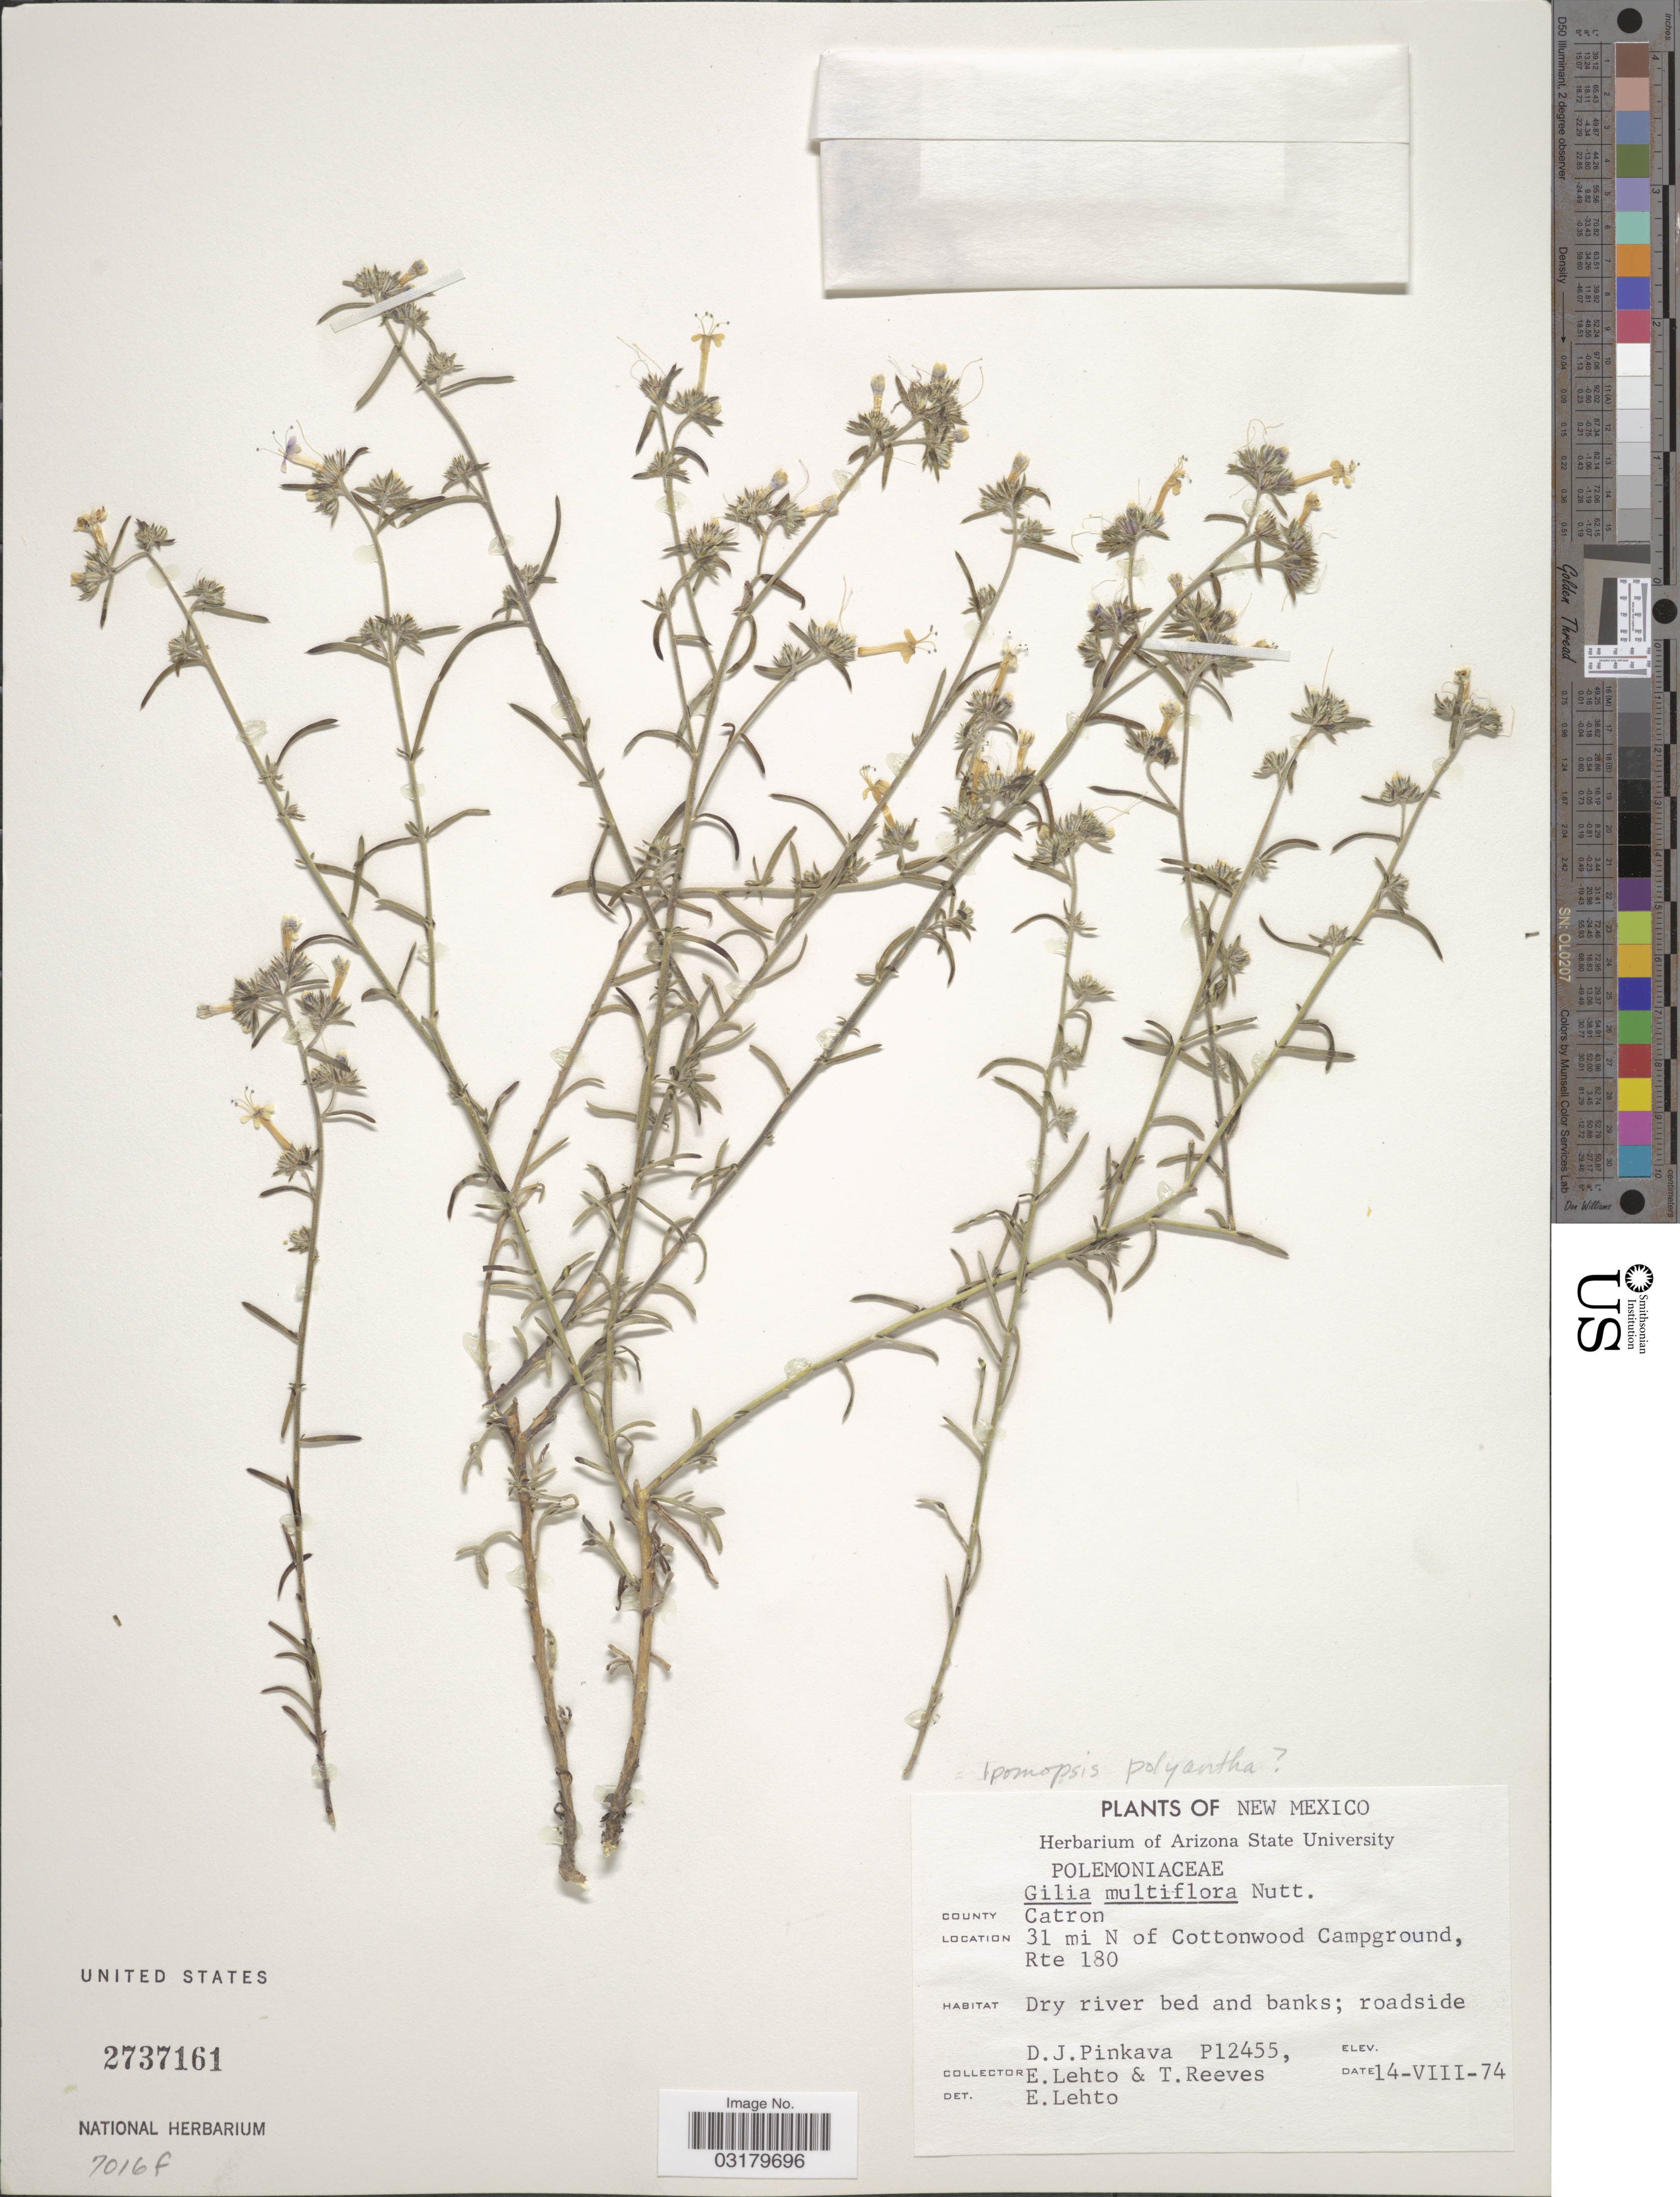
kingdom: Plantae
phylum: Tracheophyta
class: Magnoliopsida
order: Ericales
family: Polemoniaceae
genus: Ipomopsis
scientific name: Ipomopsis polyantha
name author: (Rydb.) V.E. Grant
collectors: D. J. Pinkava, E. Lehto & T. Reeves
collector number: P12455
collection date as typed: Transcribed d/m/y: 14/8/74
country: United States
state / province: New Mexico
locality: County: Catron. 31 mi N of Cottonwood Campground, Rte 180.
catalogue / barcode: US 2737161